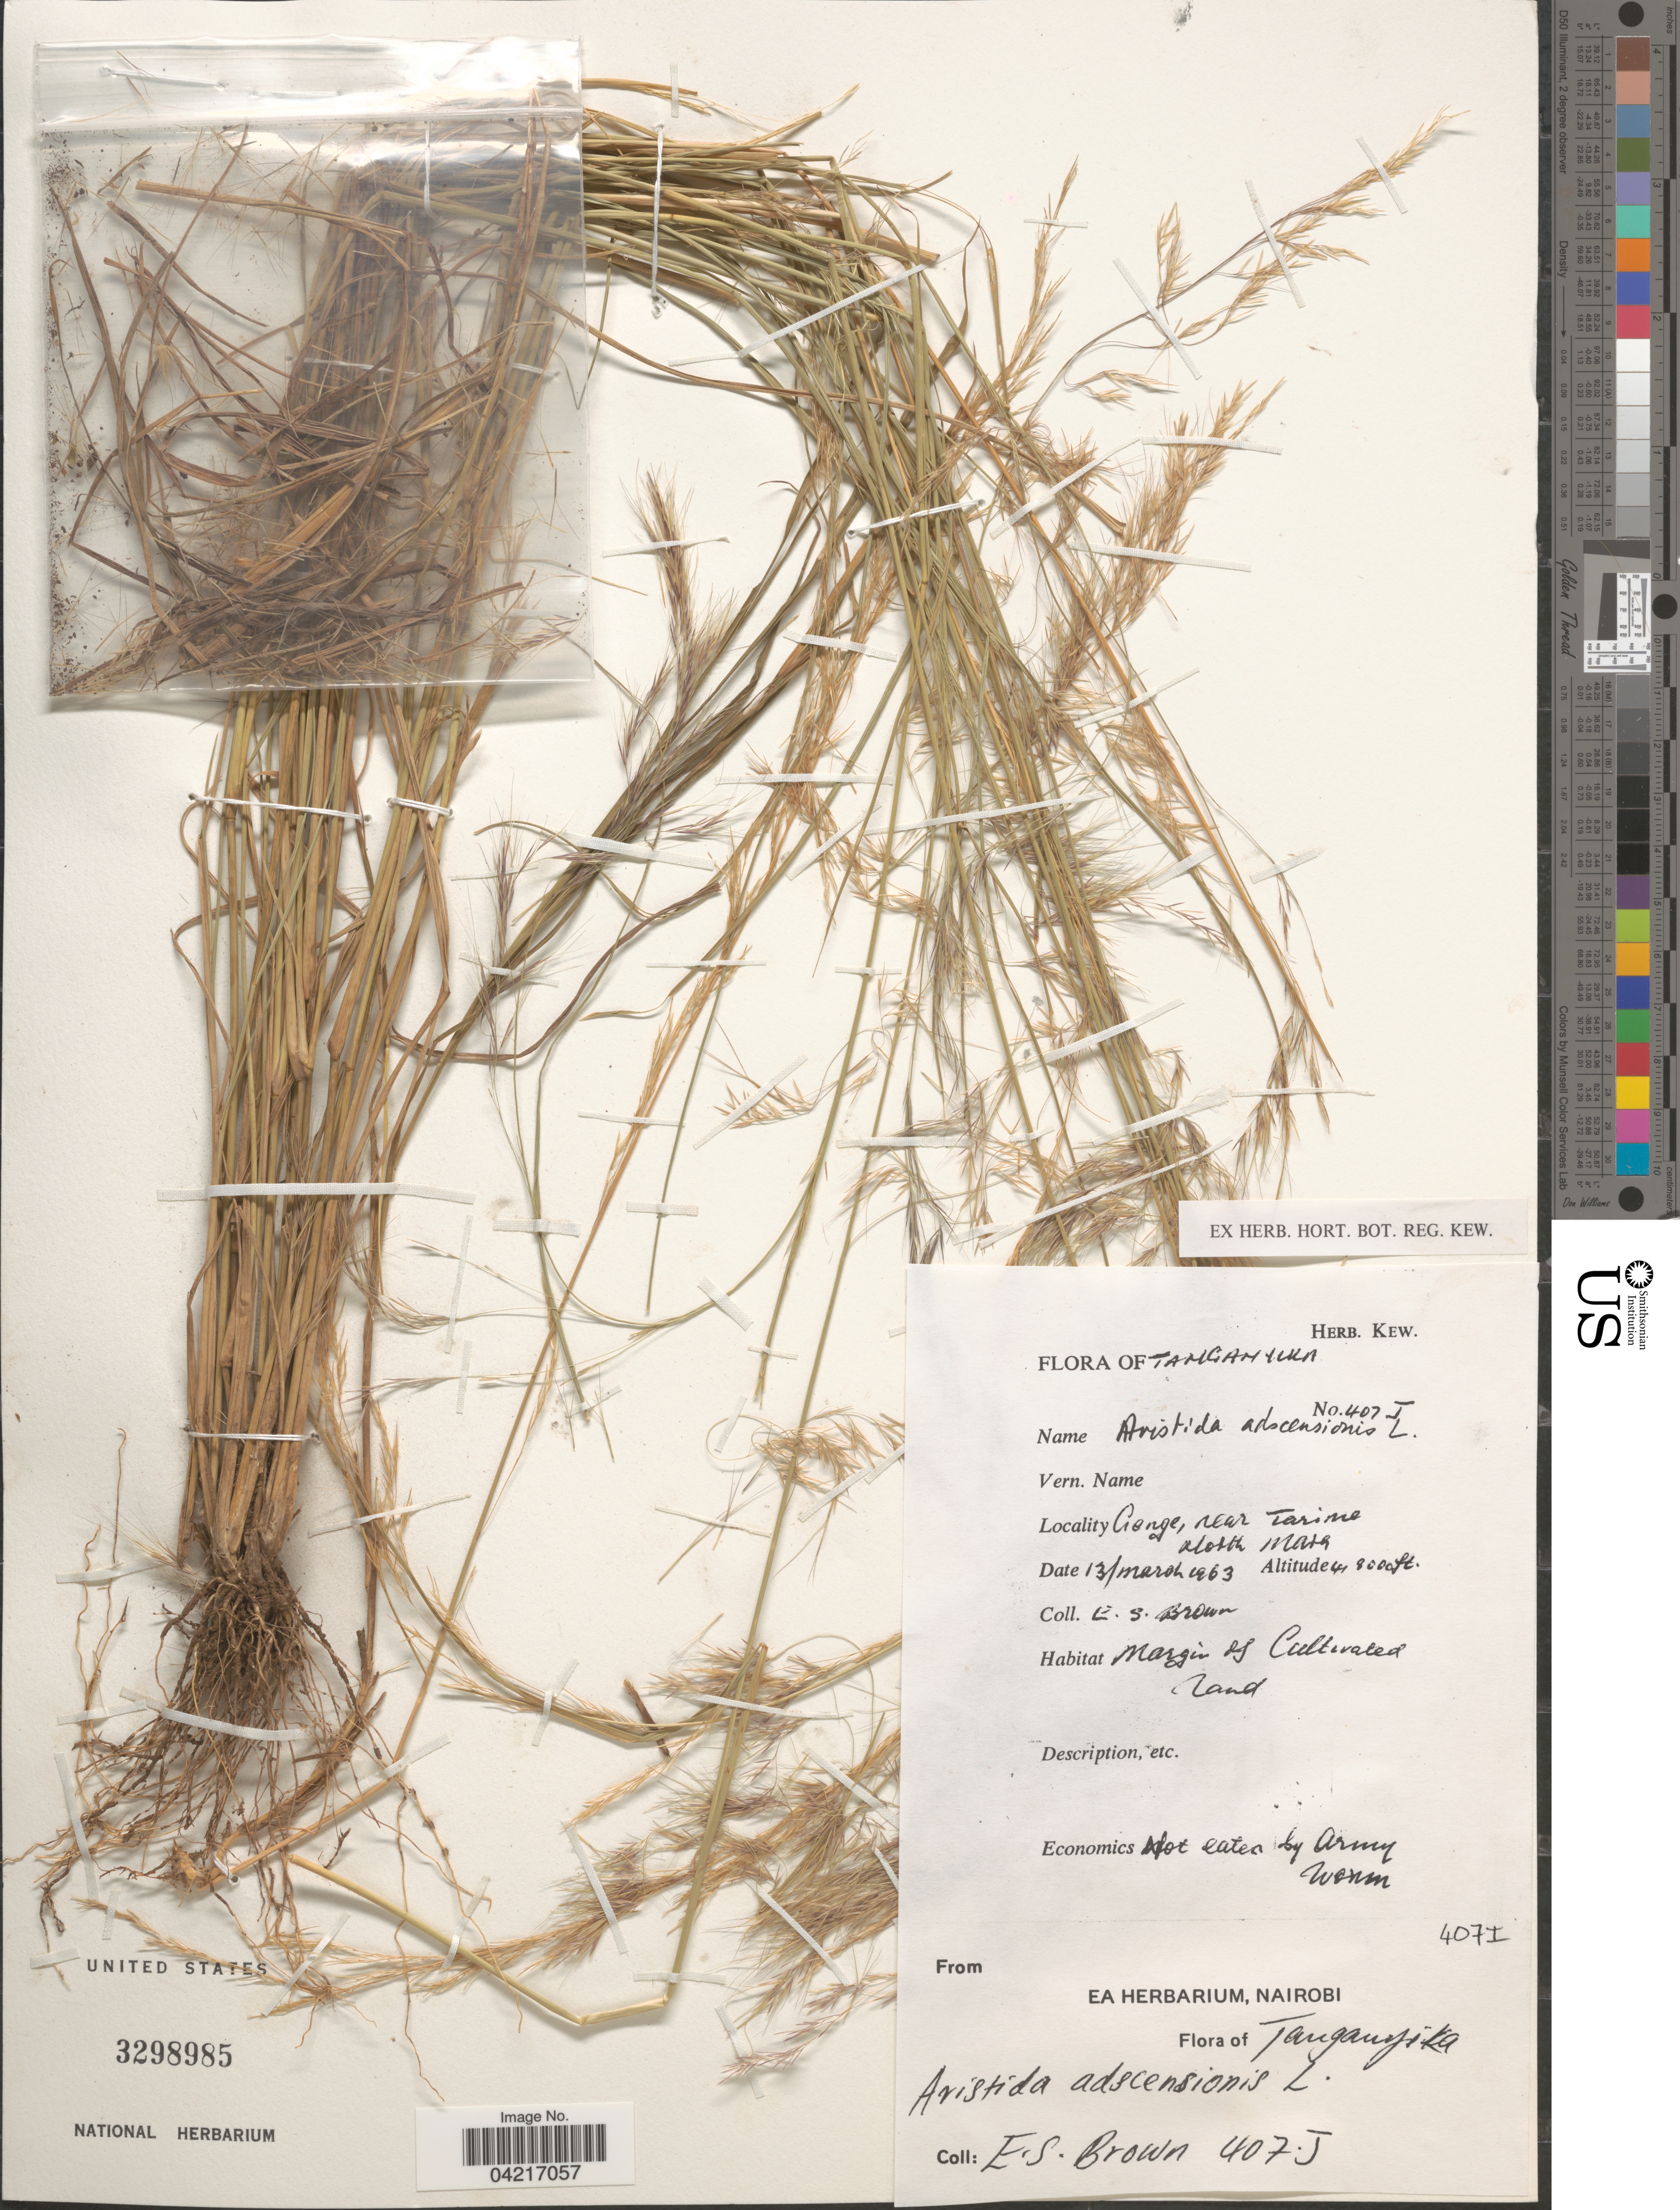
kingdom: Plantae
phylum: Tracheophyta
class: Liliopsida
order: Poales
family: Poaceae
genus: Aristida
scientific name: Aristida adscensionis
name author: L.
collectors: E. Brown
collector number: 407I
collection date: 1963-03-13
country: Congo, Democratic Republic of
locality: Tanganyika. Conge, near Tarime North Masa. Margin of Cultivated land.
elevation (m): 1219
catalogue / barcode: US 3298985